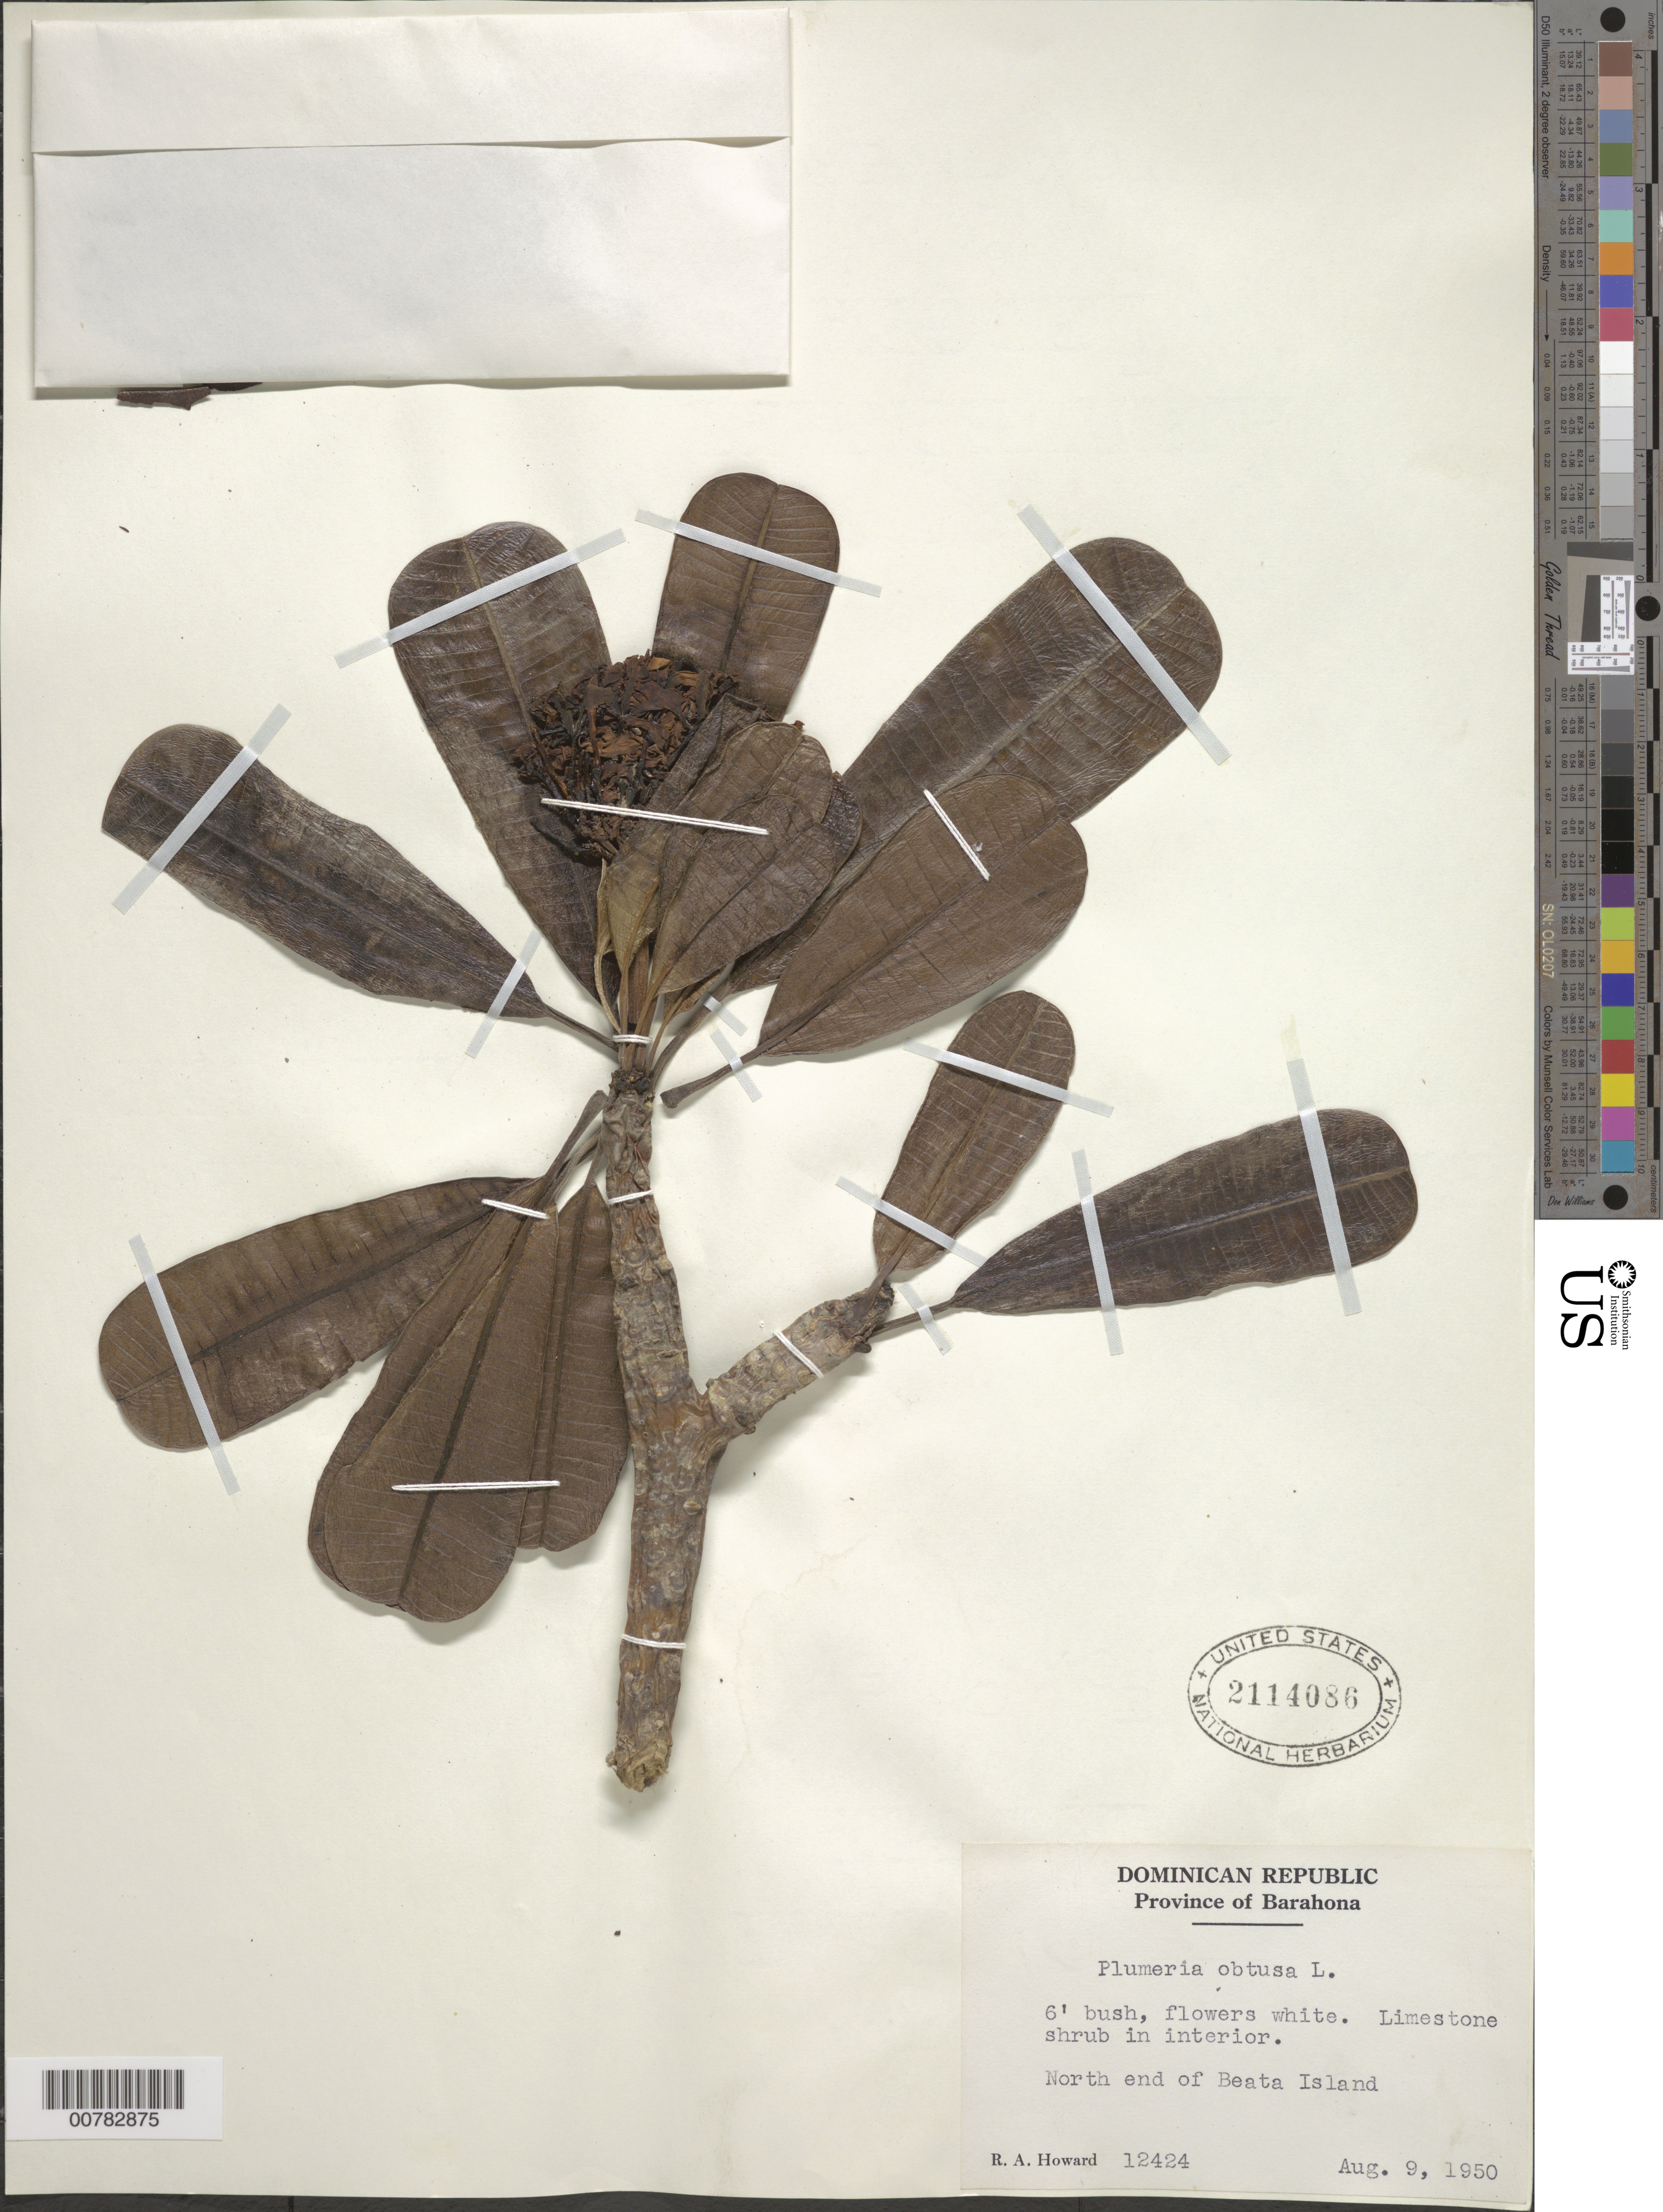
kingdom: Plantae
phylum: Tracheophyta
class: Magnoliopsida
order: Gentianales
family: Apocynaceae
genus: Plumeria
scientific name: Plumeria obtusa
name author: L.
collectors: R. A. Howard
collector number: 12424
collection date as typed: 09 Aug 1950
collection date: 1950-08-09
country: Dominican Republic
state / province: Barahona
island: Hispaniola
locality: North end of Beata Island.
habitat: Limestone, shrub in interior.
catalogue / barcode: US 2114086